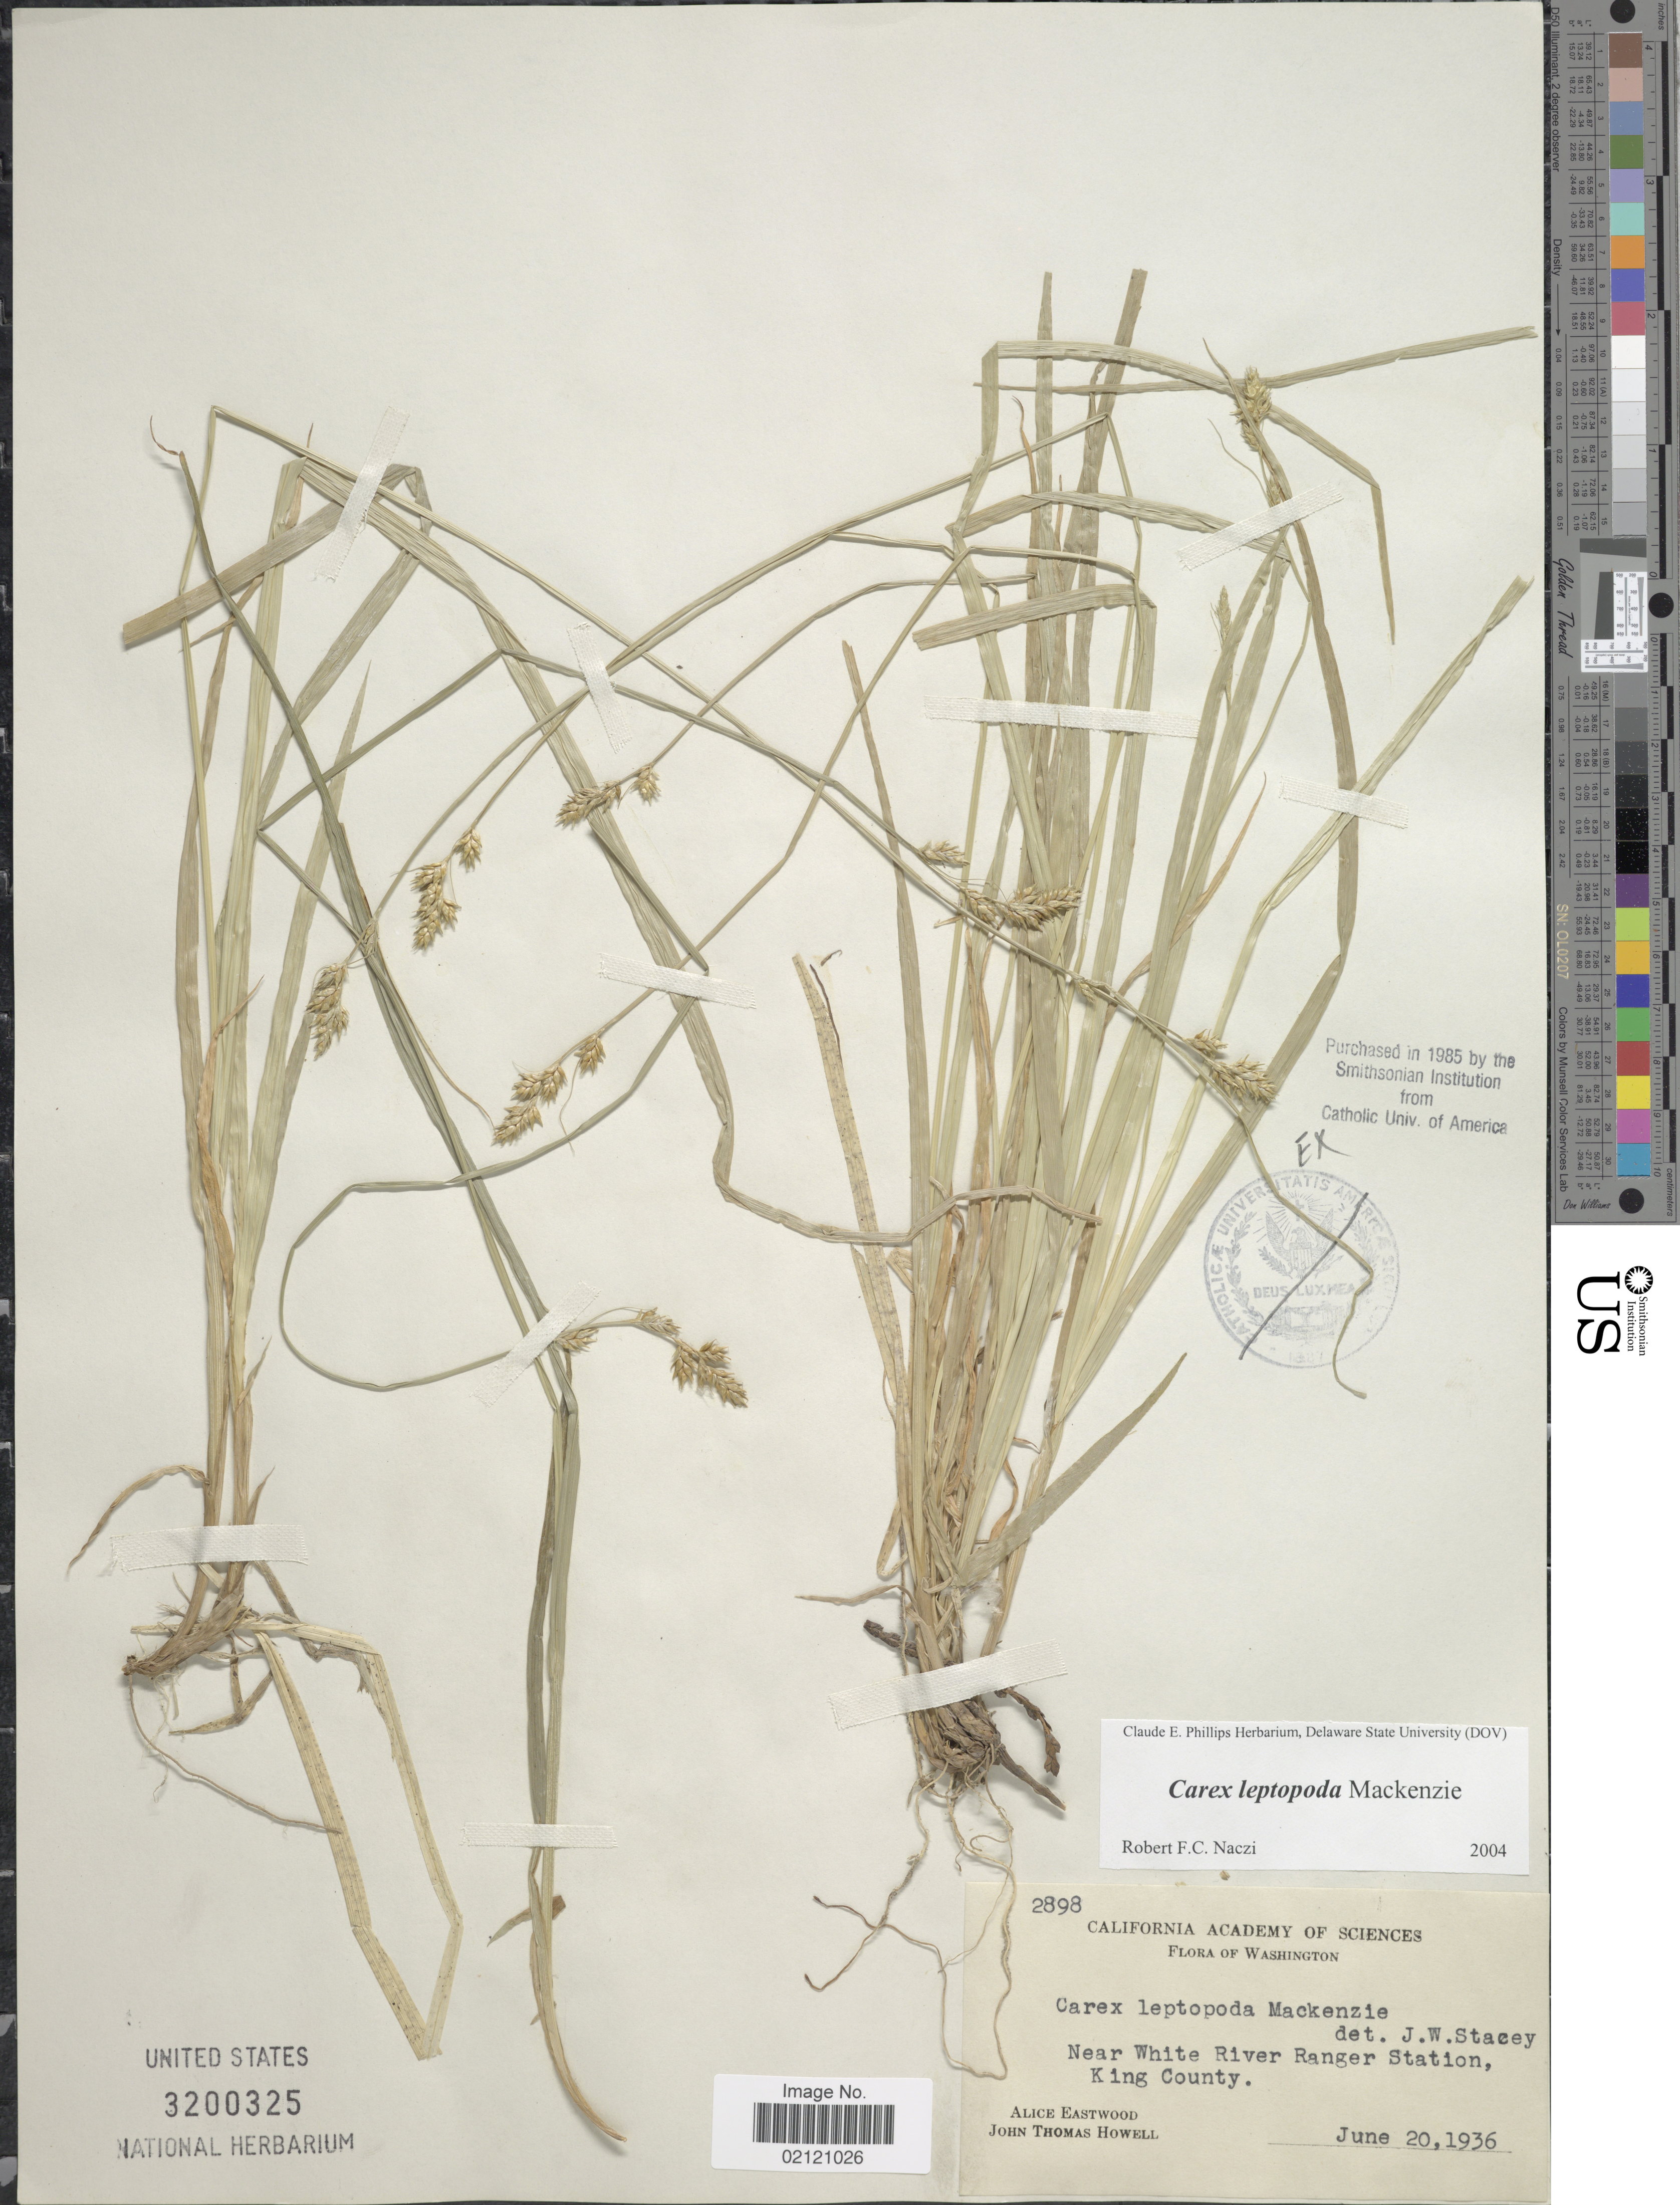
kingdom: Plantae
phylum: Tracheophyta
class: Liliopsida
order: Poales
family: Cyperaceae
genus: Carex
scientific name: Carex leptopoda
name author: Mack.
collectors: A. Eastwood & J. T. Howell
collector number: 2898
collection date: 1936-06-20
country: United States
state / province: Washington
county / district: King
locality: Near White River Ranger Station, King County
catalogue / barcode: US 3200325